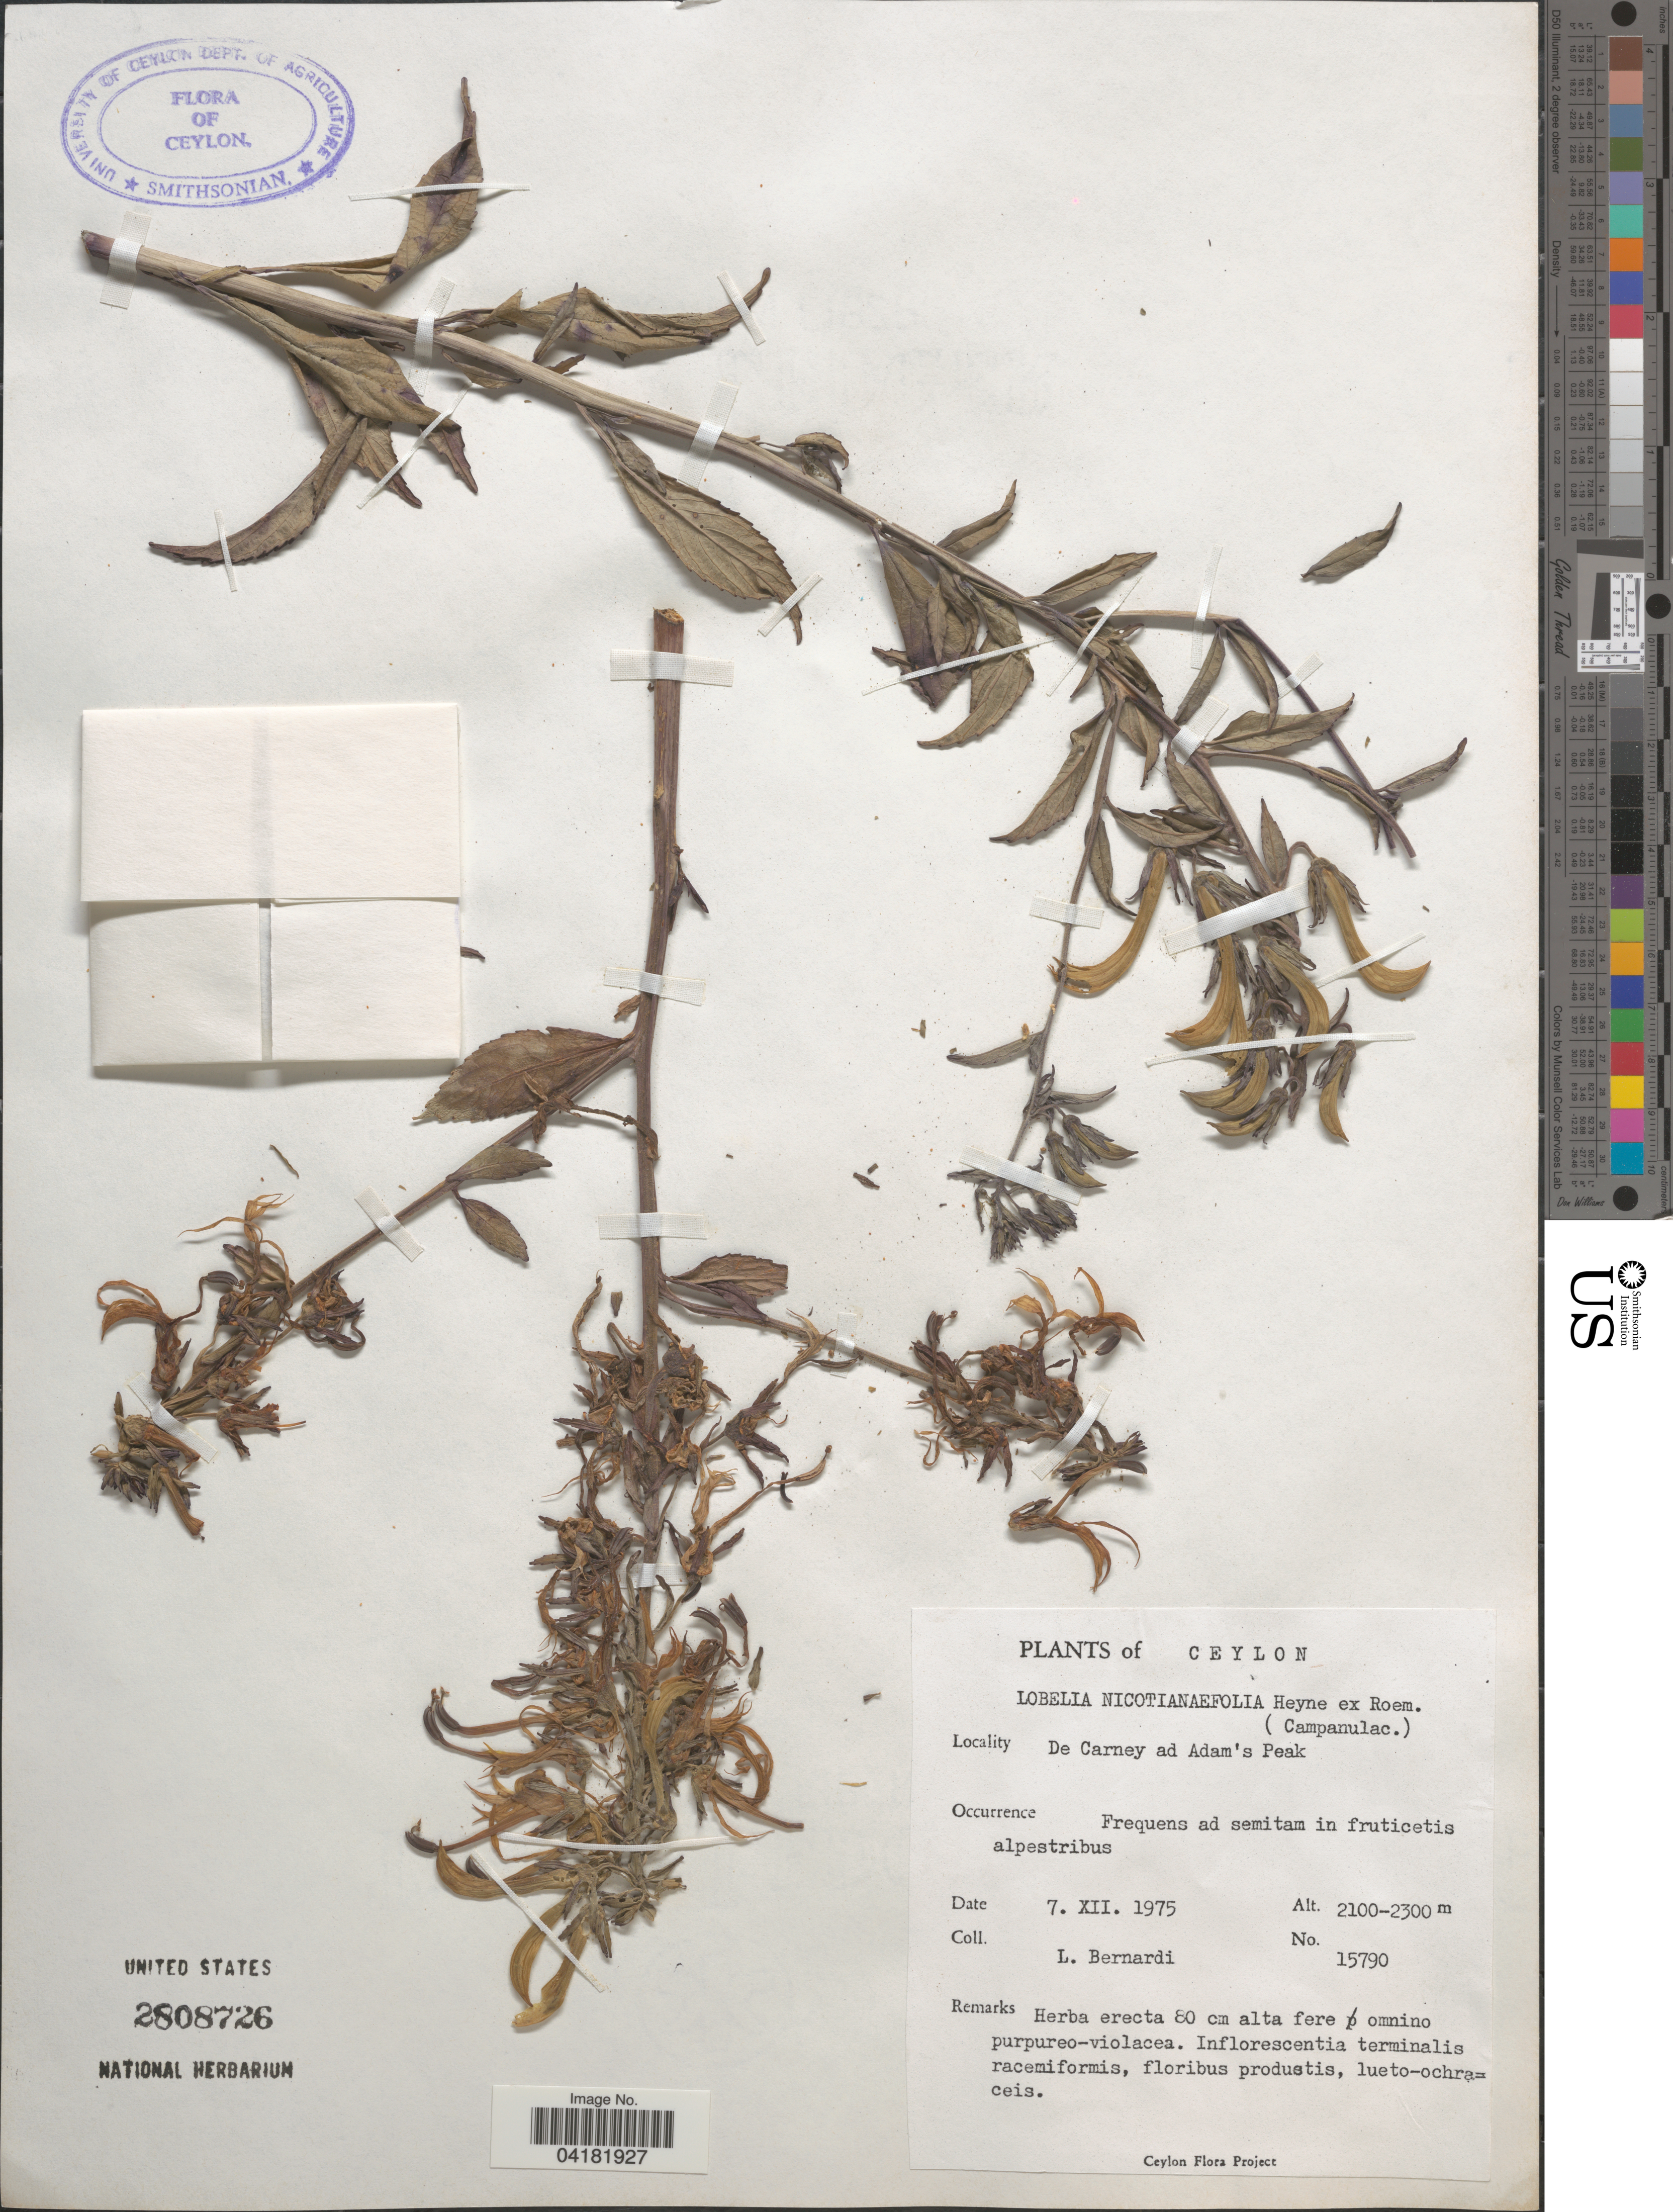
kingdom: Plantae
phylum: Tracheophyta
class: Magnoliopsida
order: Asterales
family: Campanulaceae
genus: Lobelia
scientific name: Lobelia nicotianifolia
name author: Roth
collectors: L. Bernardi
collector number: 15790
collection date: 1975-12-07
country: Sri Lanka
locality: Ceylon. De Carney ad Adam's Peak.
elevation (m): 2100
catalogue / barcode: US 2808726